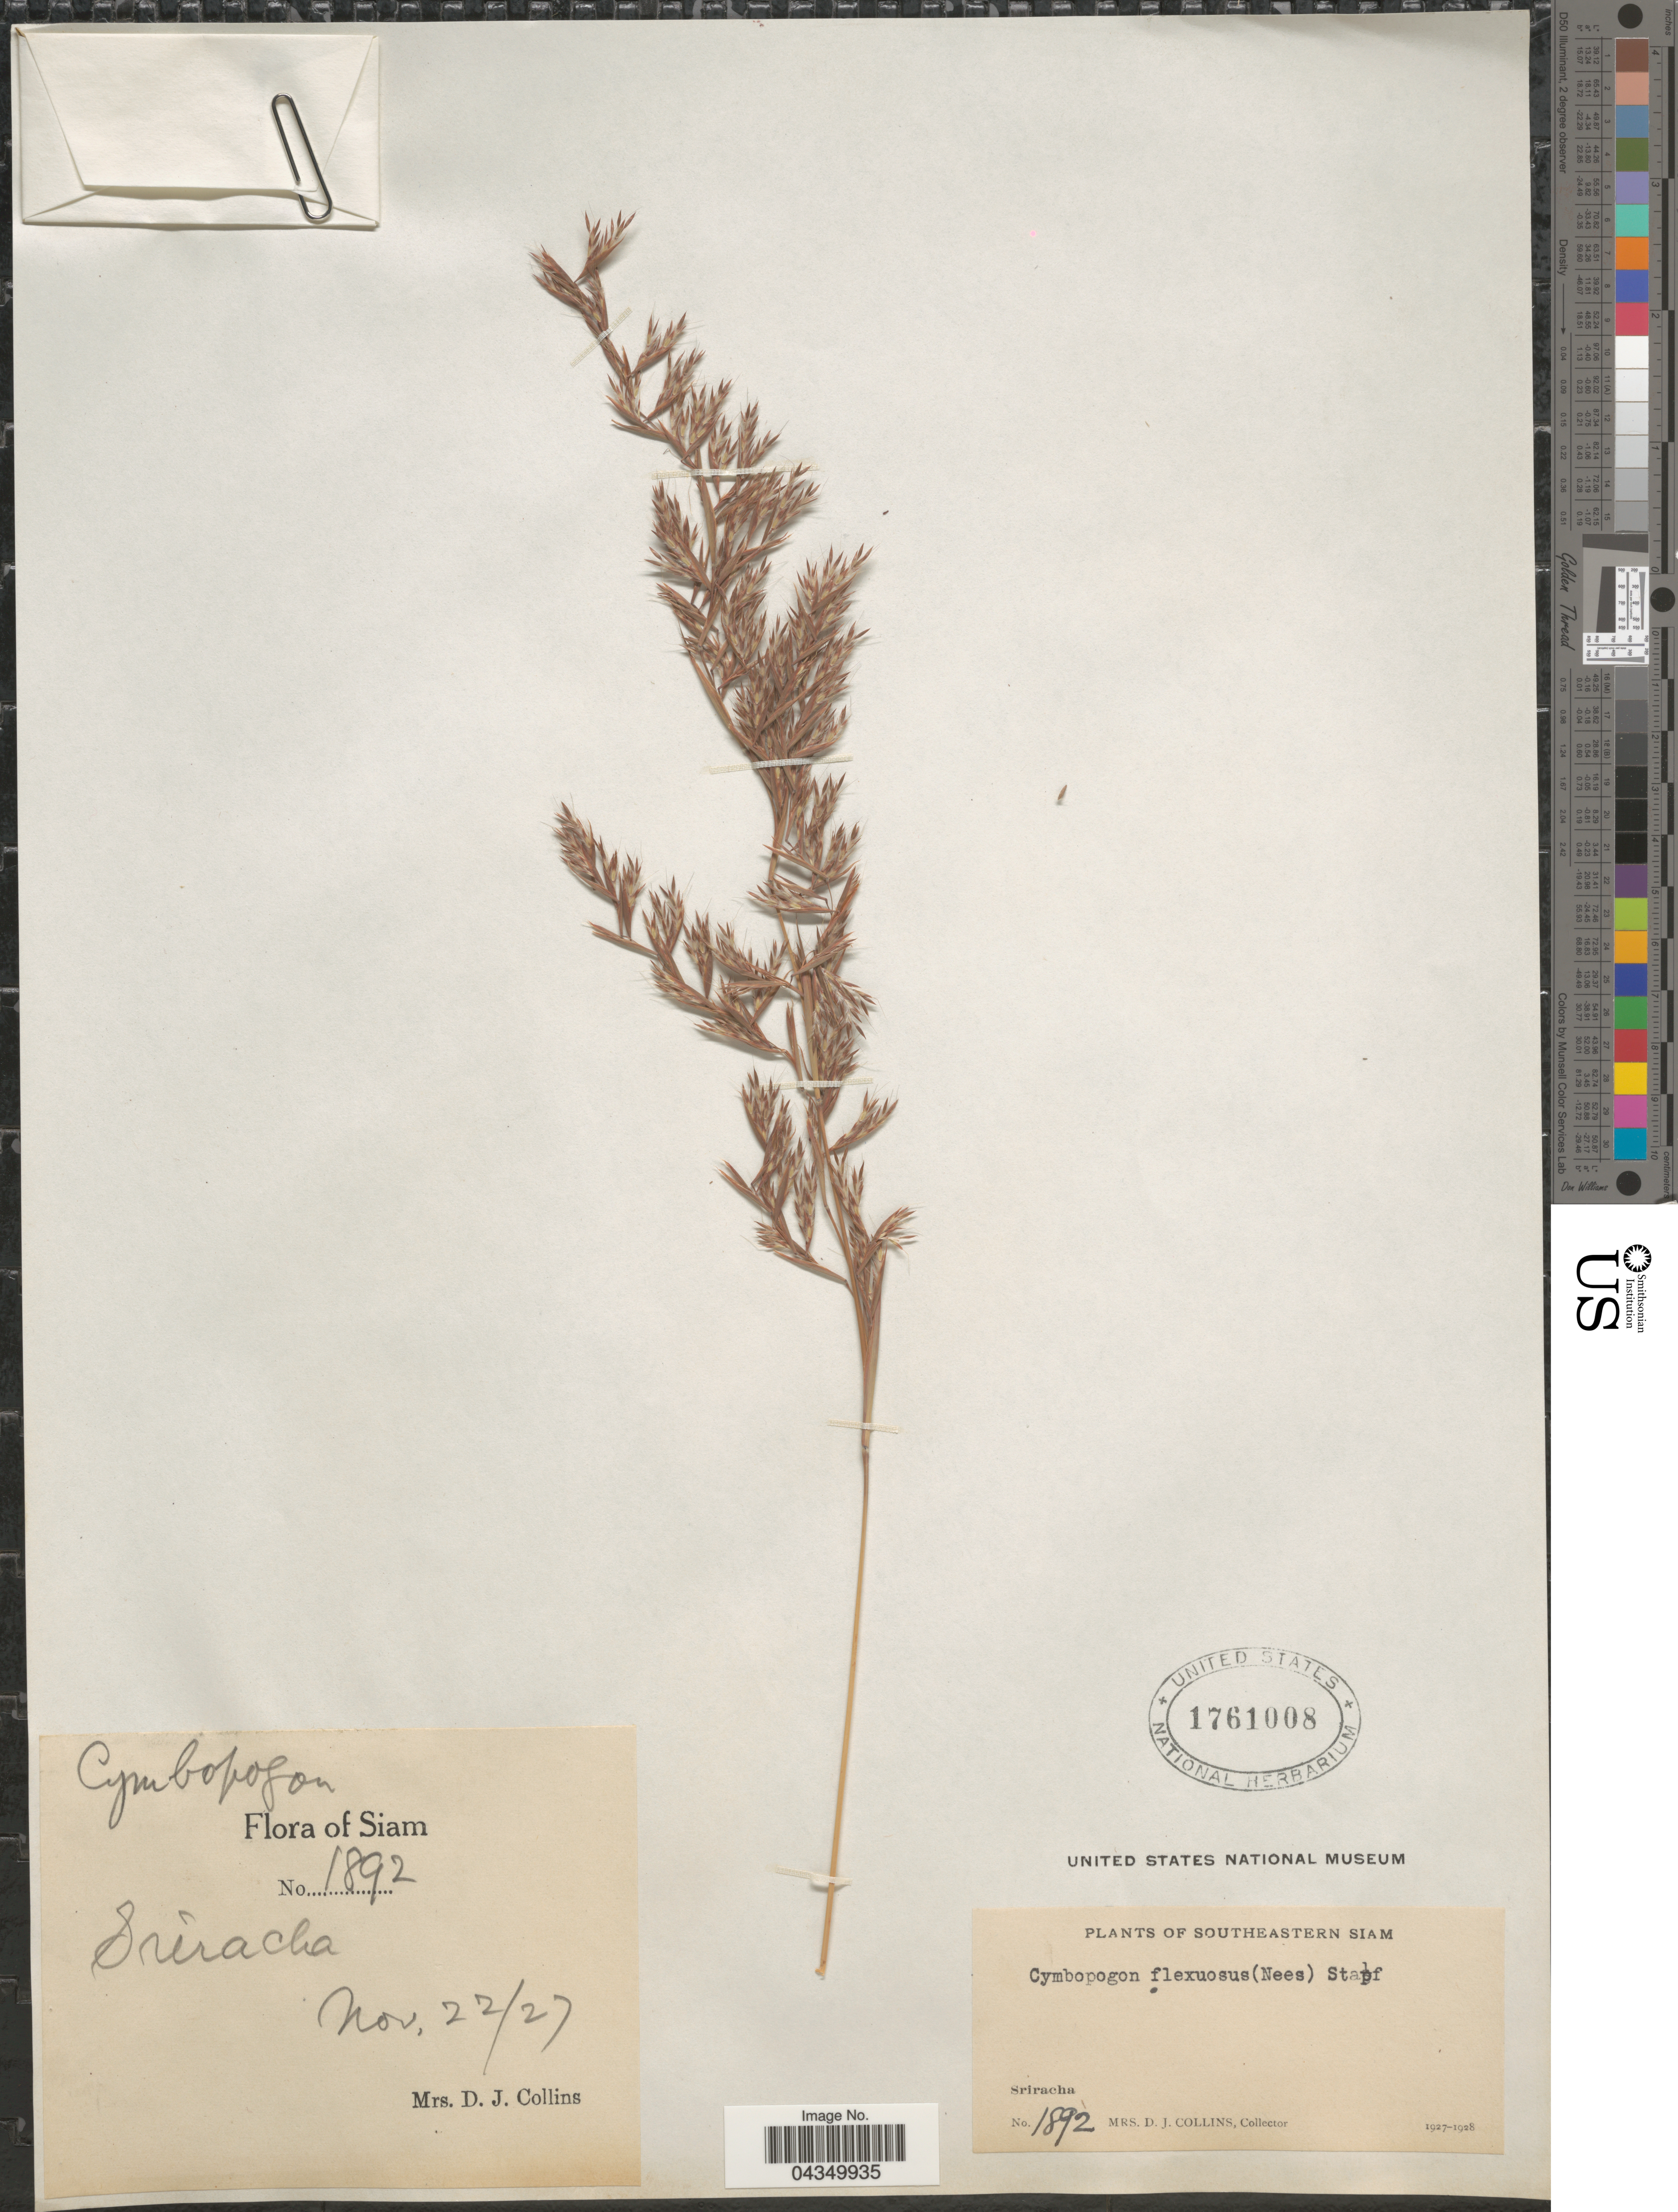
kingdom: Plantae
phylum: Tracheophyta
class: Liliopsida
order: Poales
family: Poaceae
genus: Cymbopogon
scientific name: Cymbopogon flexuosus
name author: (Nees ex Steud.) Will. Watson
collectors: Mrs. D. J. Collins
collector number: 1892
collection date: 1927-11-22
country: Thailand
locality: Southeastern Siam. Sriracha.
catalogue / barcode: US 1761008